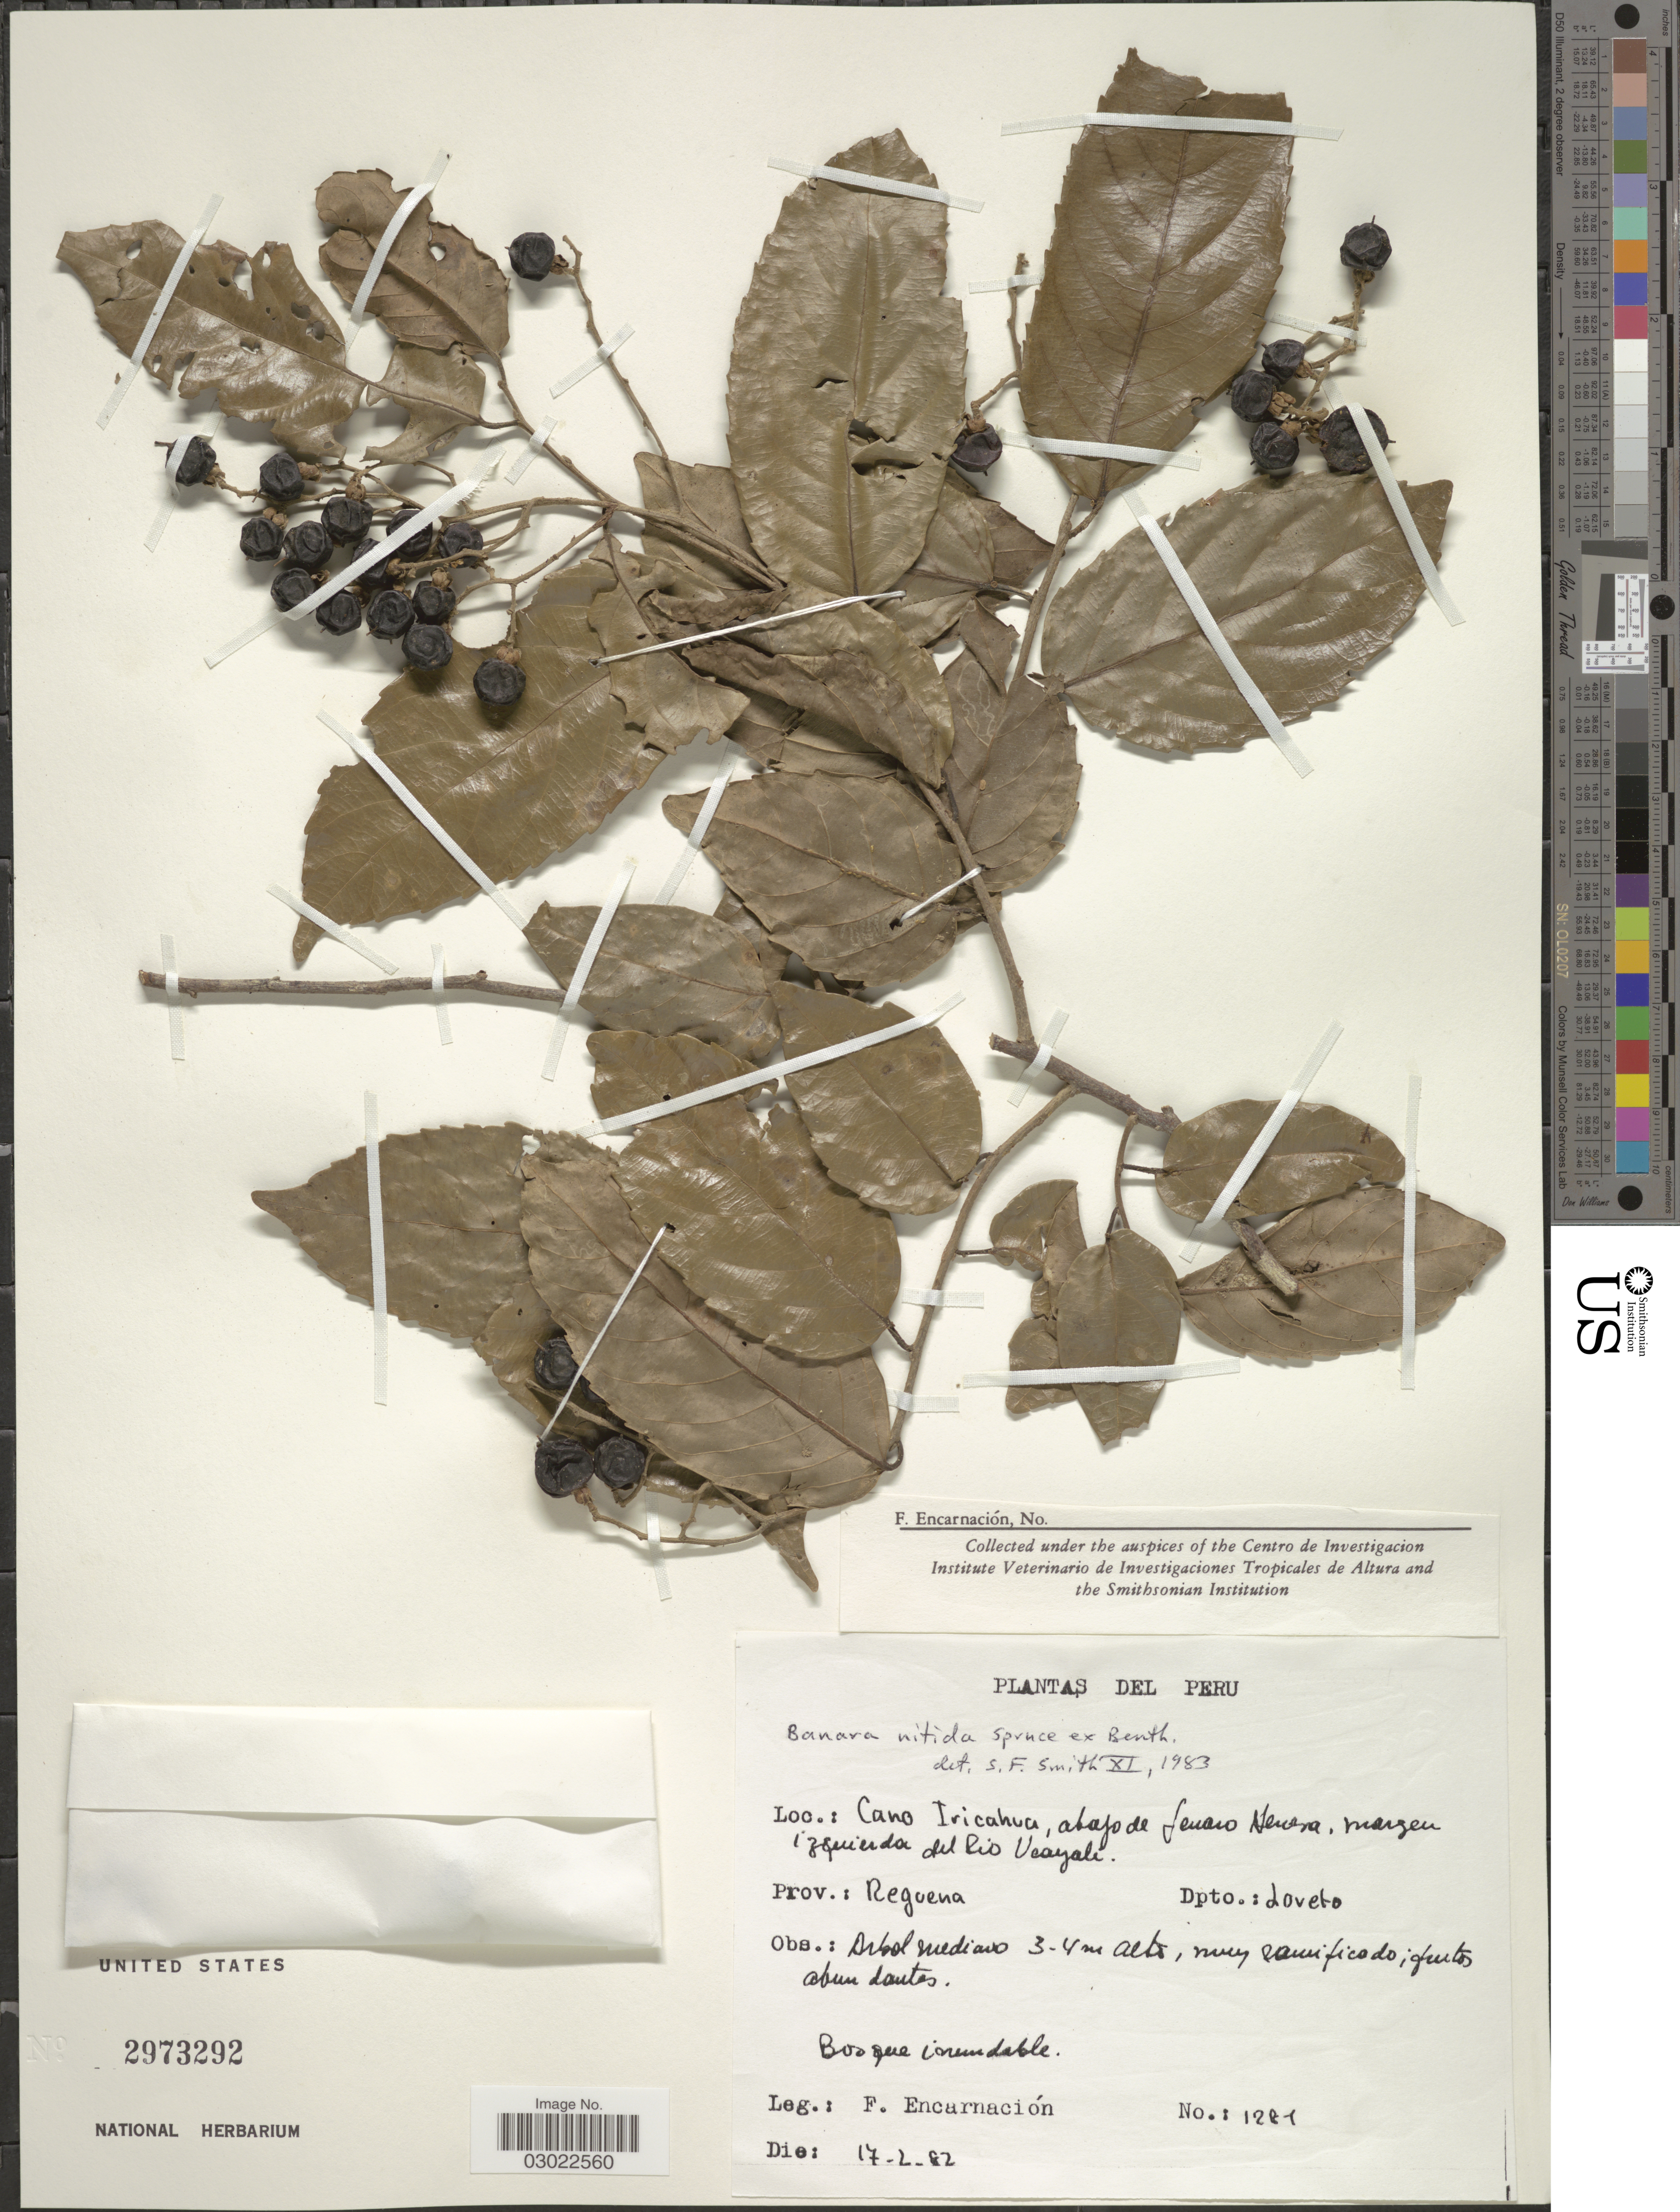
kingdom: Plantae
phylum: Tracheophyta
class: Magnoliopsida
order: Malpighiales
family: Salicaceae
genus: Banara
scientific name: Banara nitida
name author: Spruce ex Benth.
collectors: F. Encarnación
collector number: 1281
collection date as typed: Transcribed d/m/y: 17/2/82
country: Peru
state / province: Loreto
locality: Cano Iricahua, abajo de Jenaro Herrera, margen izquierda del Rio Ucayali. Prov.: Reguena, Dpto.: Loreto.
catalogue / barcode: US 2973292